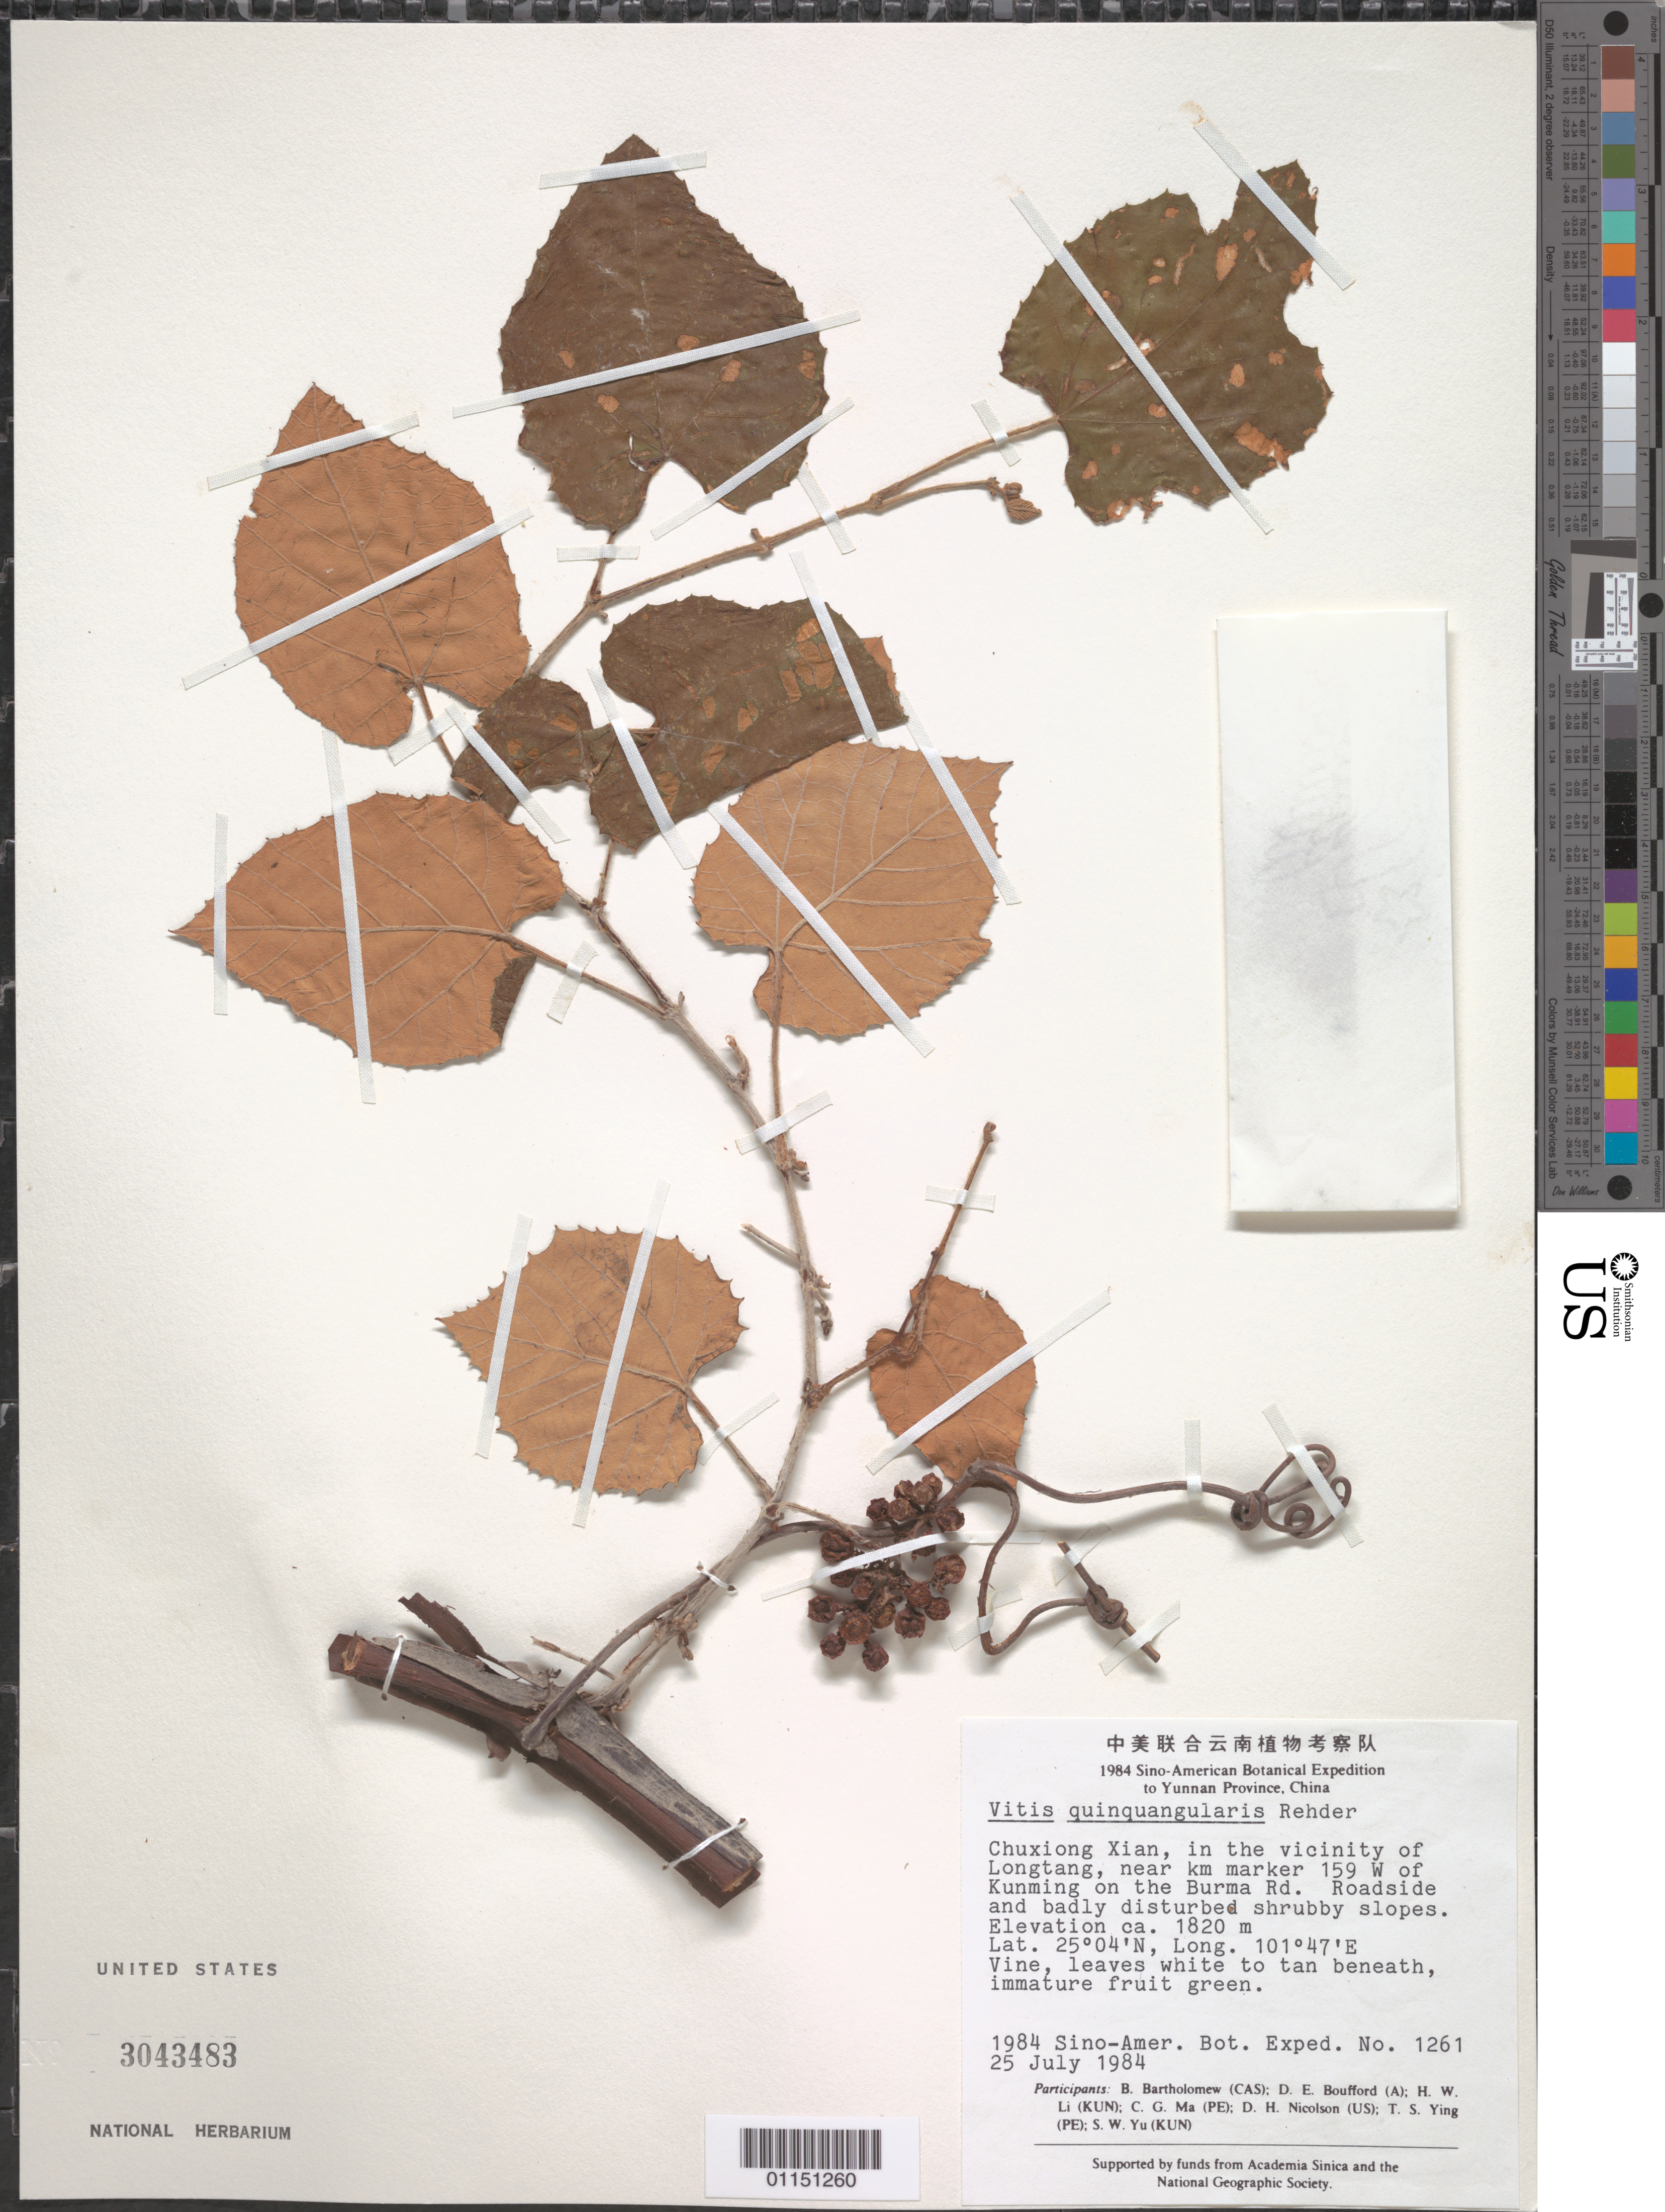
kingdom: Plantae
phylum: Tracheophyta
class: Magnoliopsida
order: Vitales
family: Vitaceae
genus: Vitis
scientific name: Vitis quinquangularis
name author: Rehder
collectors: B. M. Bartholomew, D. E. Boufford, H. W. Li, C. Ma, D. H. Nicolson, T. Ying & S. Yu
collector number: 1261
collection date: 1984-07-25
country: China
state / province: Yunnan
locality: Chuxiong Xian, in the vicinity of Longtang, near km marker 159 W of Kunming on the Burma Rd.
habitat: Roadside and badly disturbed shrubby slopes. Vine.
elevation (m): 1820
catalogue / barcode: US 3043483